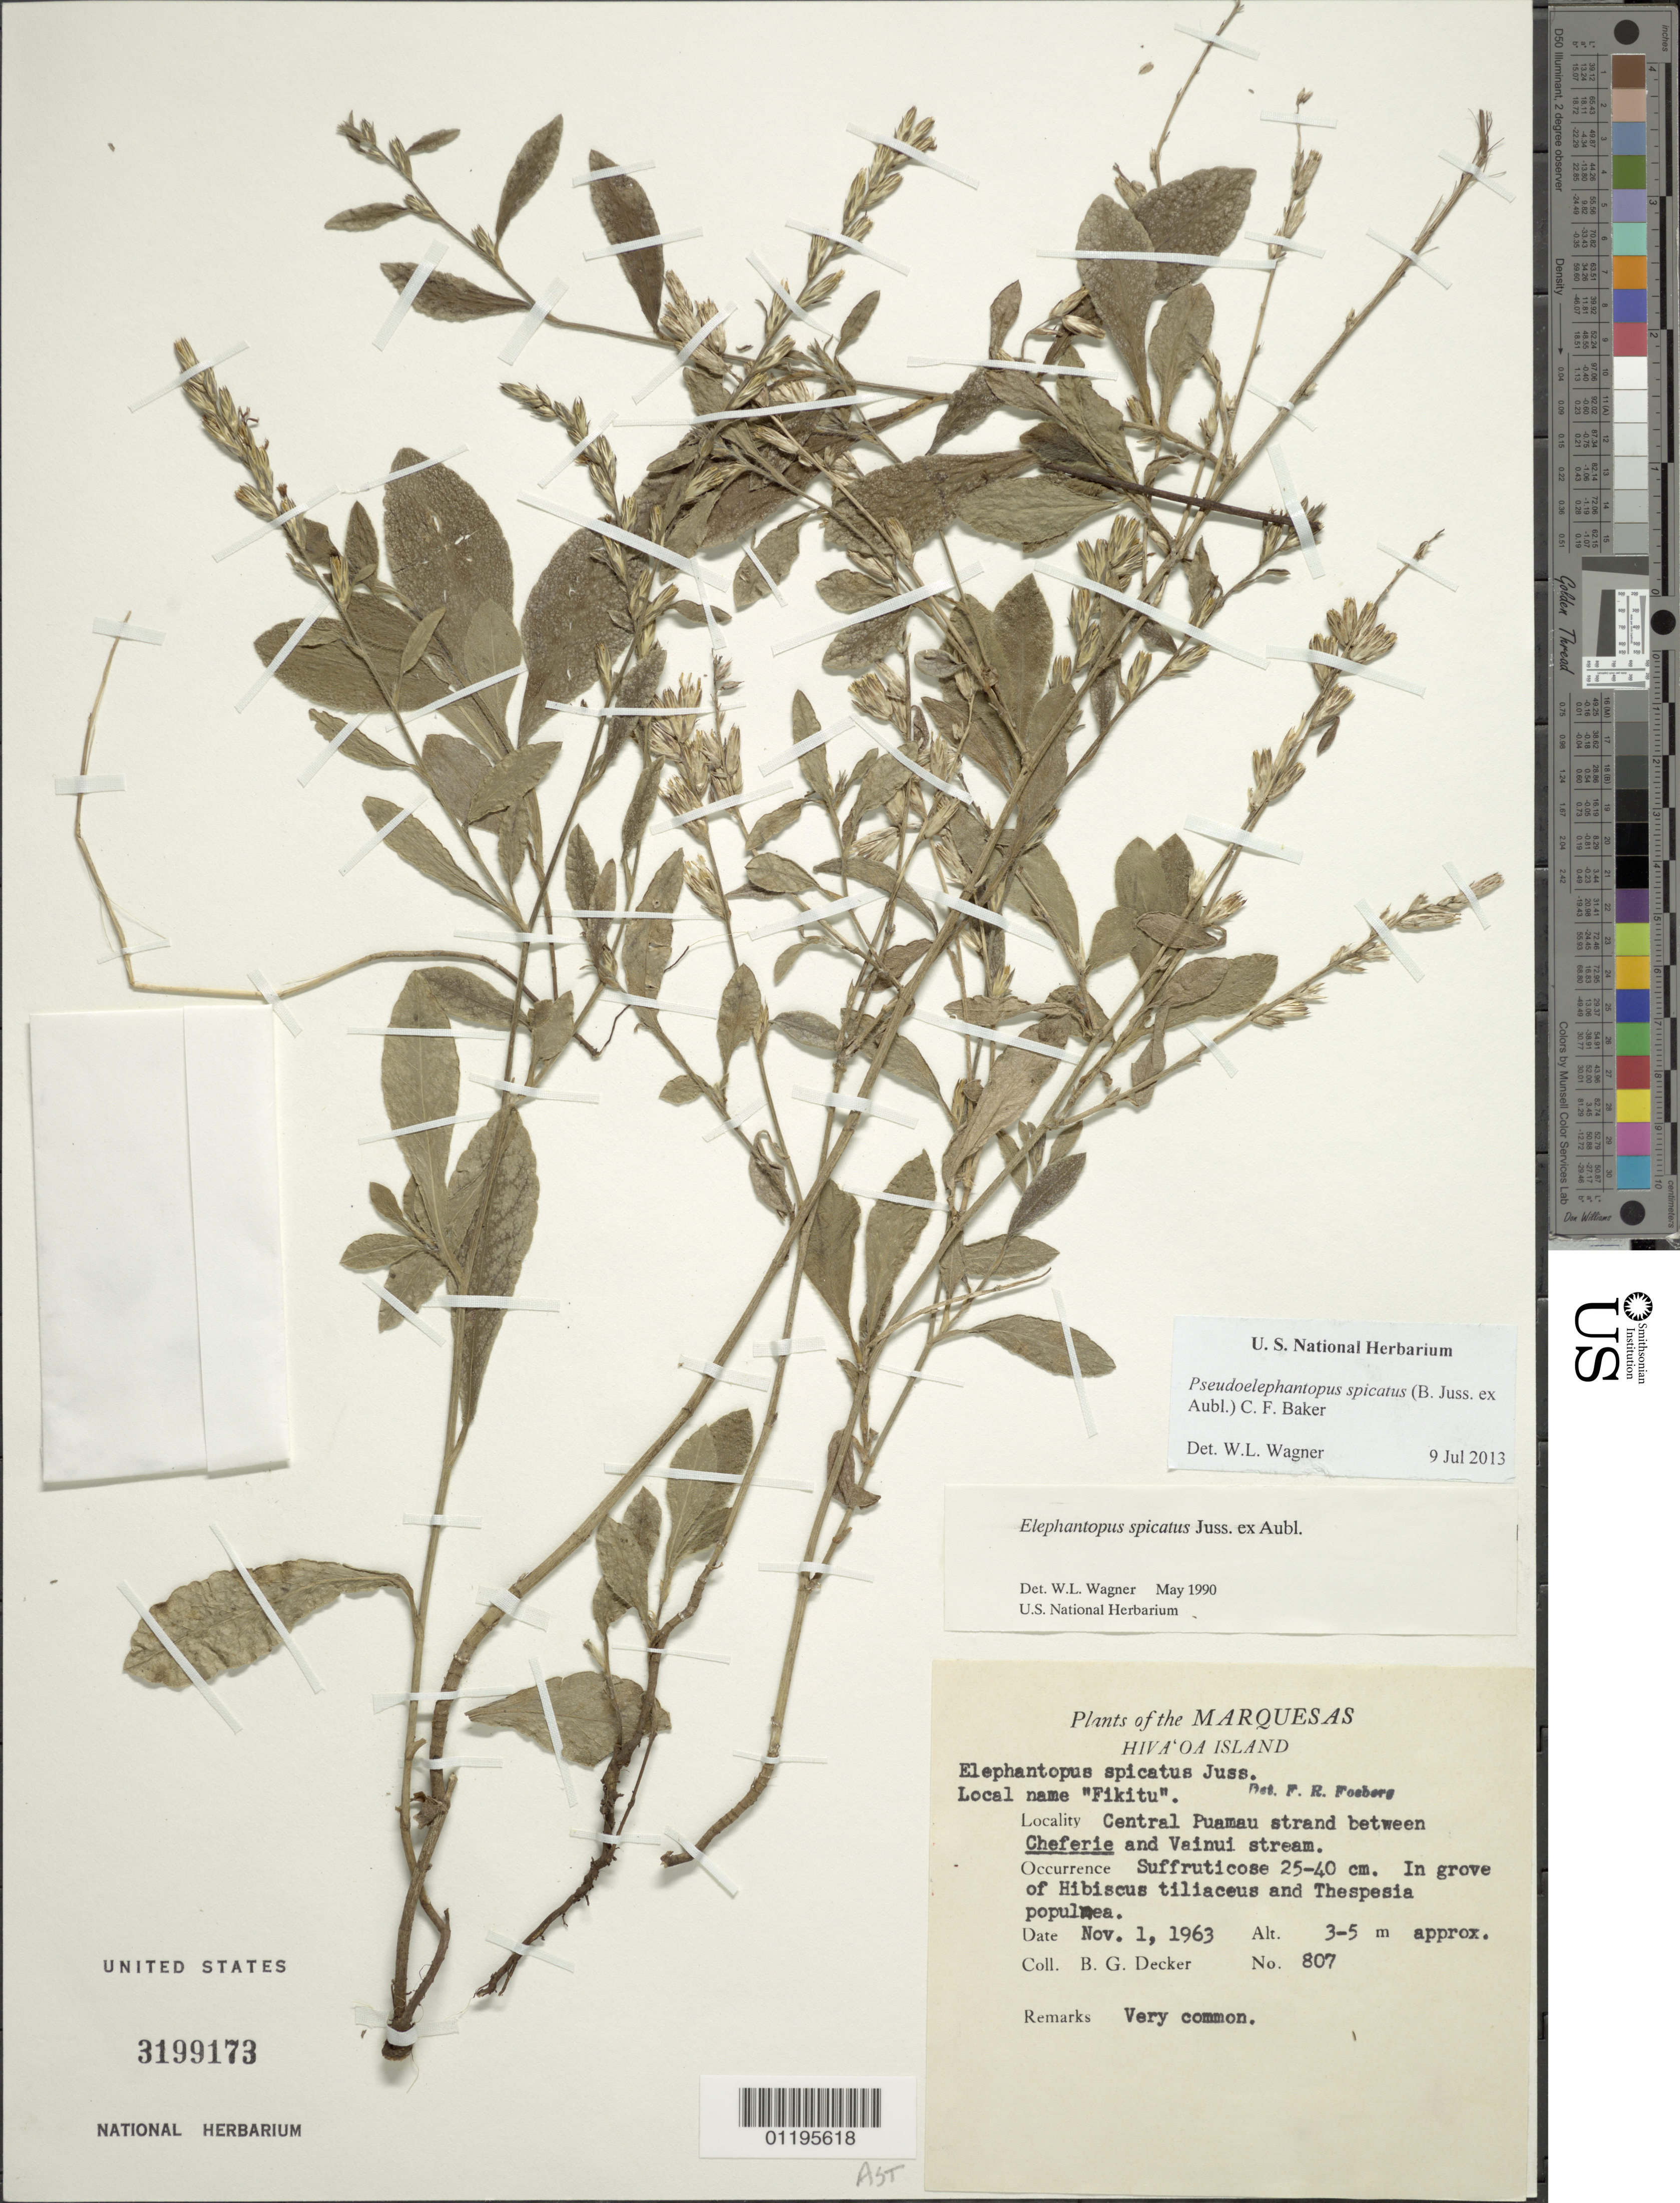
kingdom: Plantae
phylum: Tracheophyta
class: Magnoliopsida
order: Asterales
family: Asteraceae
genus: Pseudelephantopus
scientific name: Pseudelephantopus spicatus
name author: (Juss. ex Aubl.) C.F. Baker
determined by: Wagner, W. L., (BOT), Smithsonian Institution - National Museum of Natural History (UNITED STATES)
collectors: B. G. Decker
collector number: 807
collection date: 1963-11-01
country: French Polynesia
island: Hiva Oa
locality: central Puamau strand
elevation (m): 3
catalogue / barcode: US 3199173